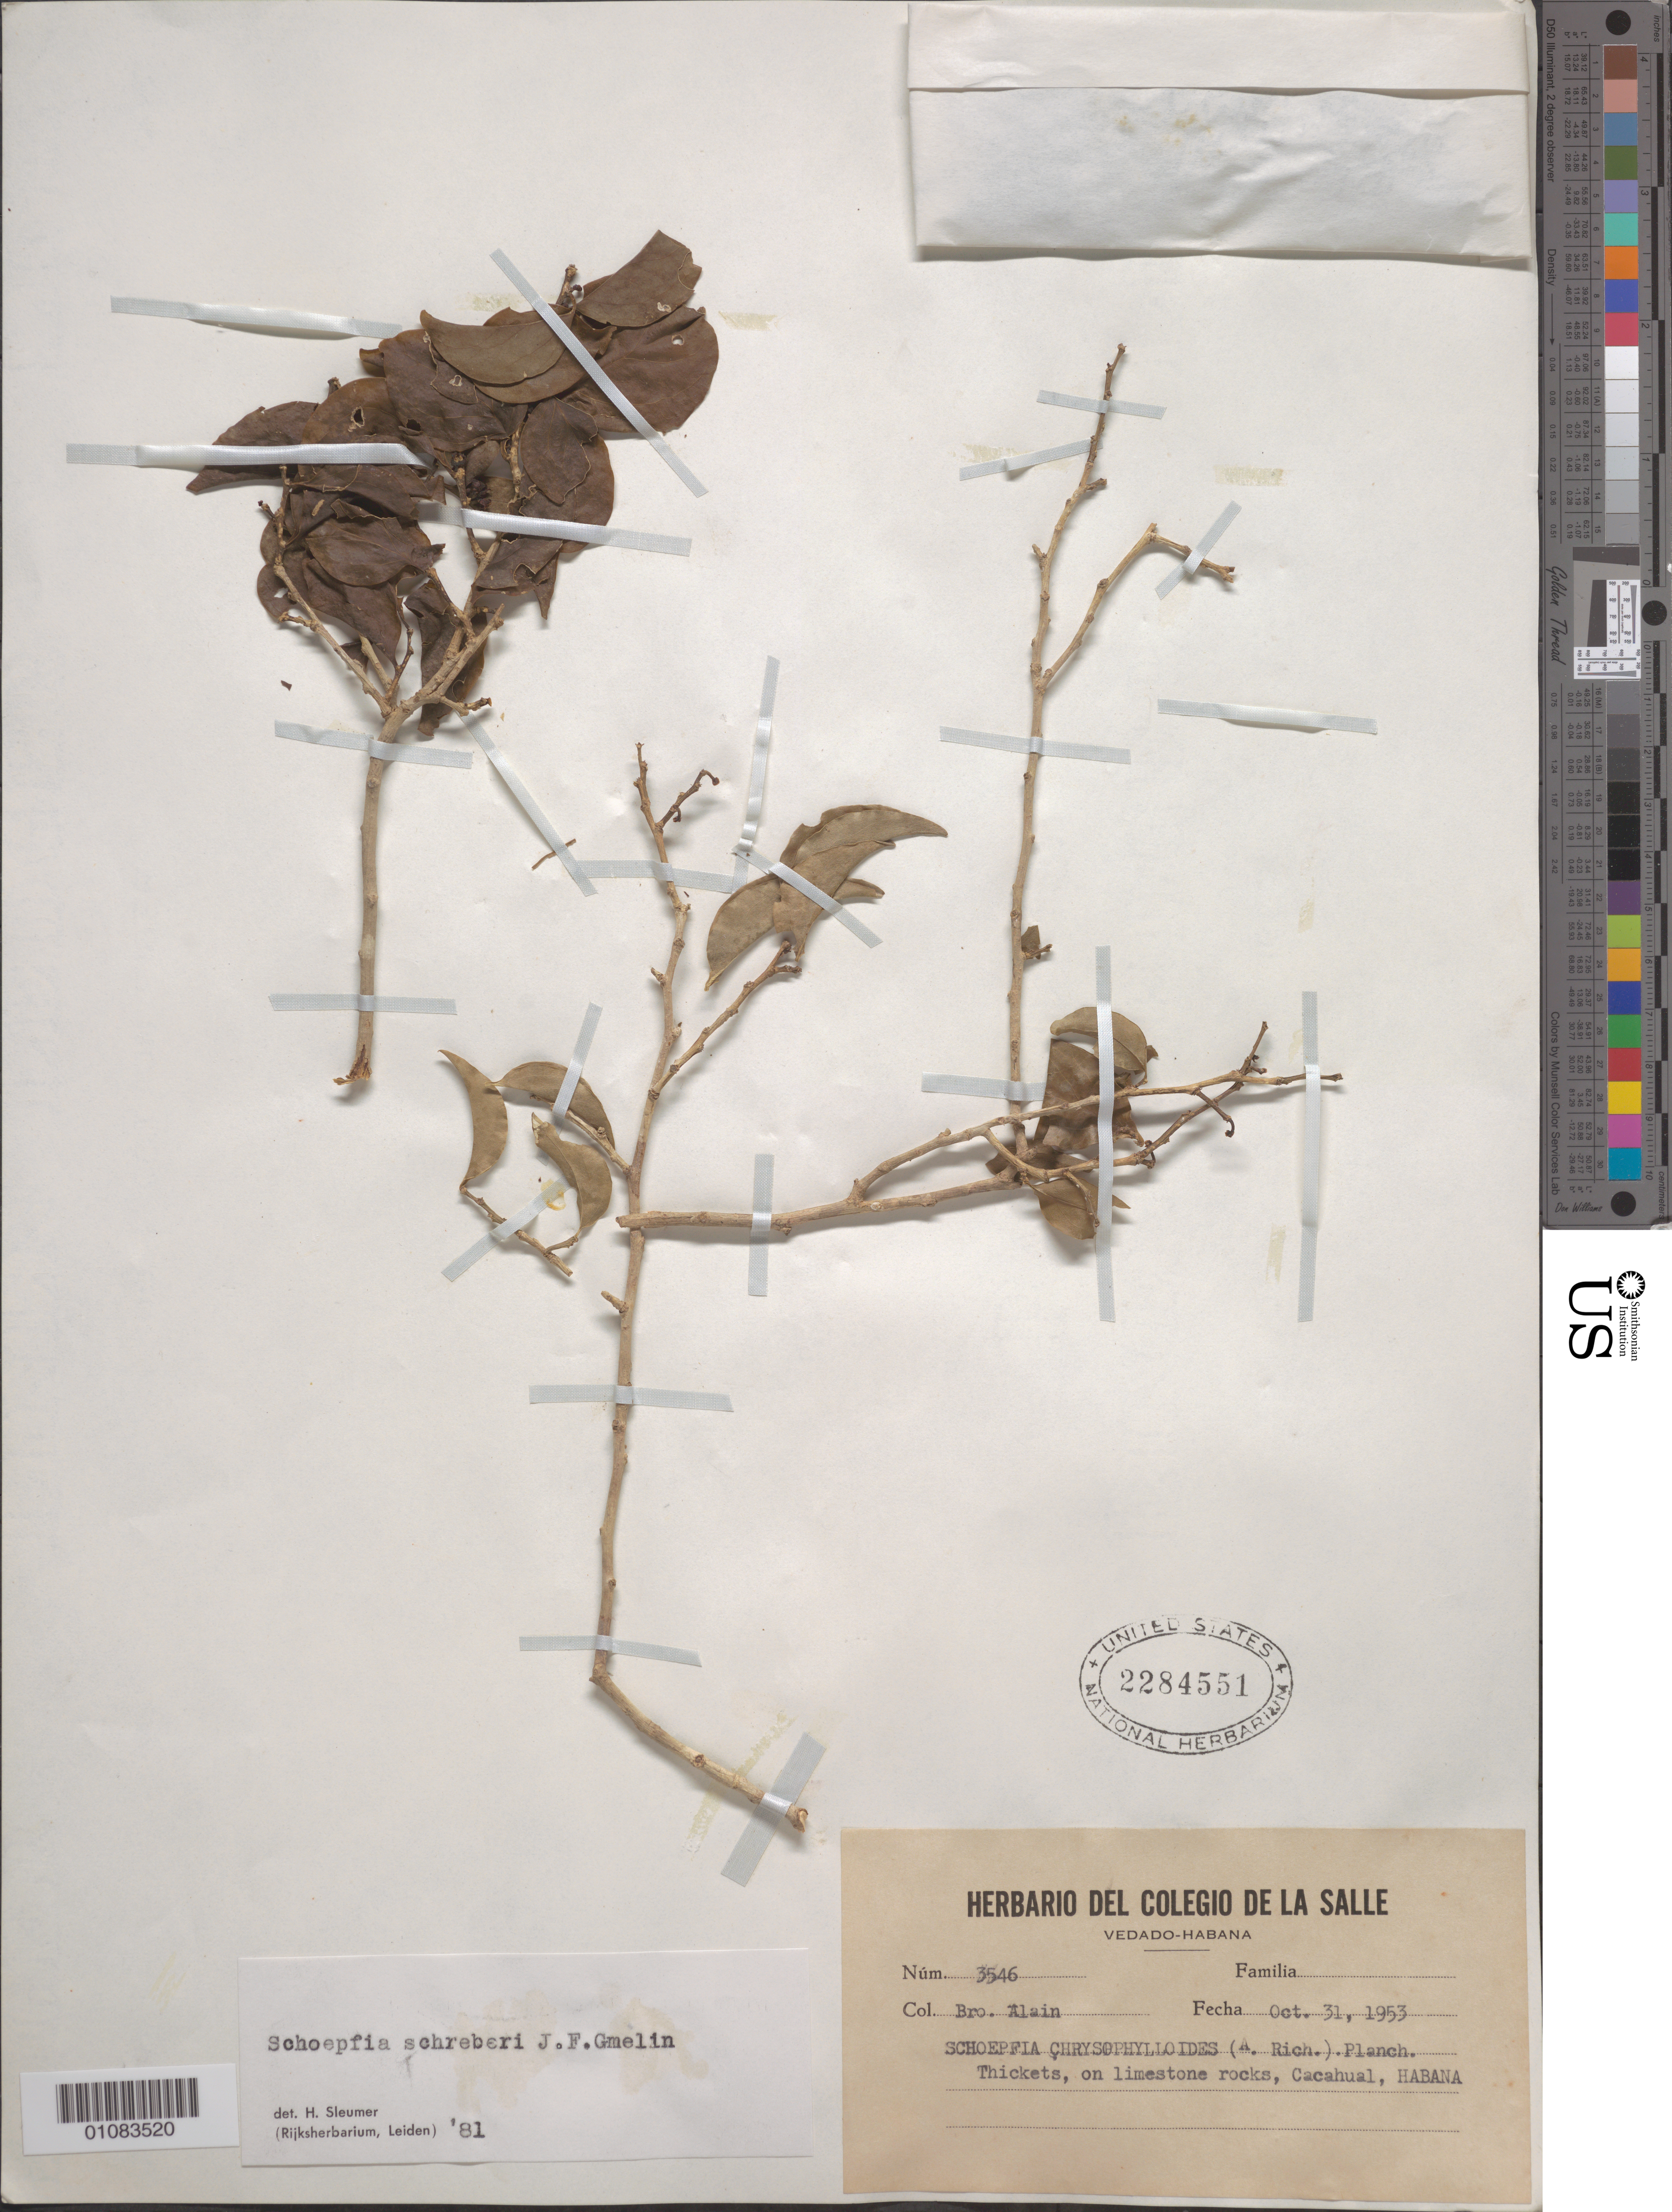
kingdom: Plantae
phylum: Tracheophyta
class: Magnoliopsida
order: Santalales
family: Schoepfiaceae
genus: Schoepfia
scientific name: Schoepfia schreberi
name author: J.F. Gmel.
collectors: A. H. Liogier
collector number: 3546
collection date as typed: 31 Oct 1953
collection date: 1953-10-31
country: Cuba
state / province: La Habana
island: Cuba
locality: Cacahual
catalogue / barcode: US 2284551